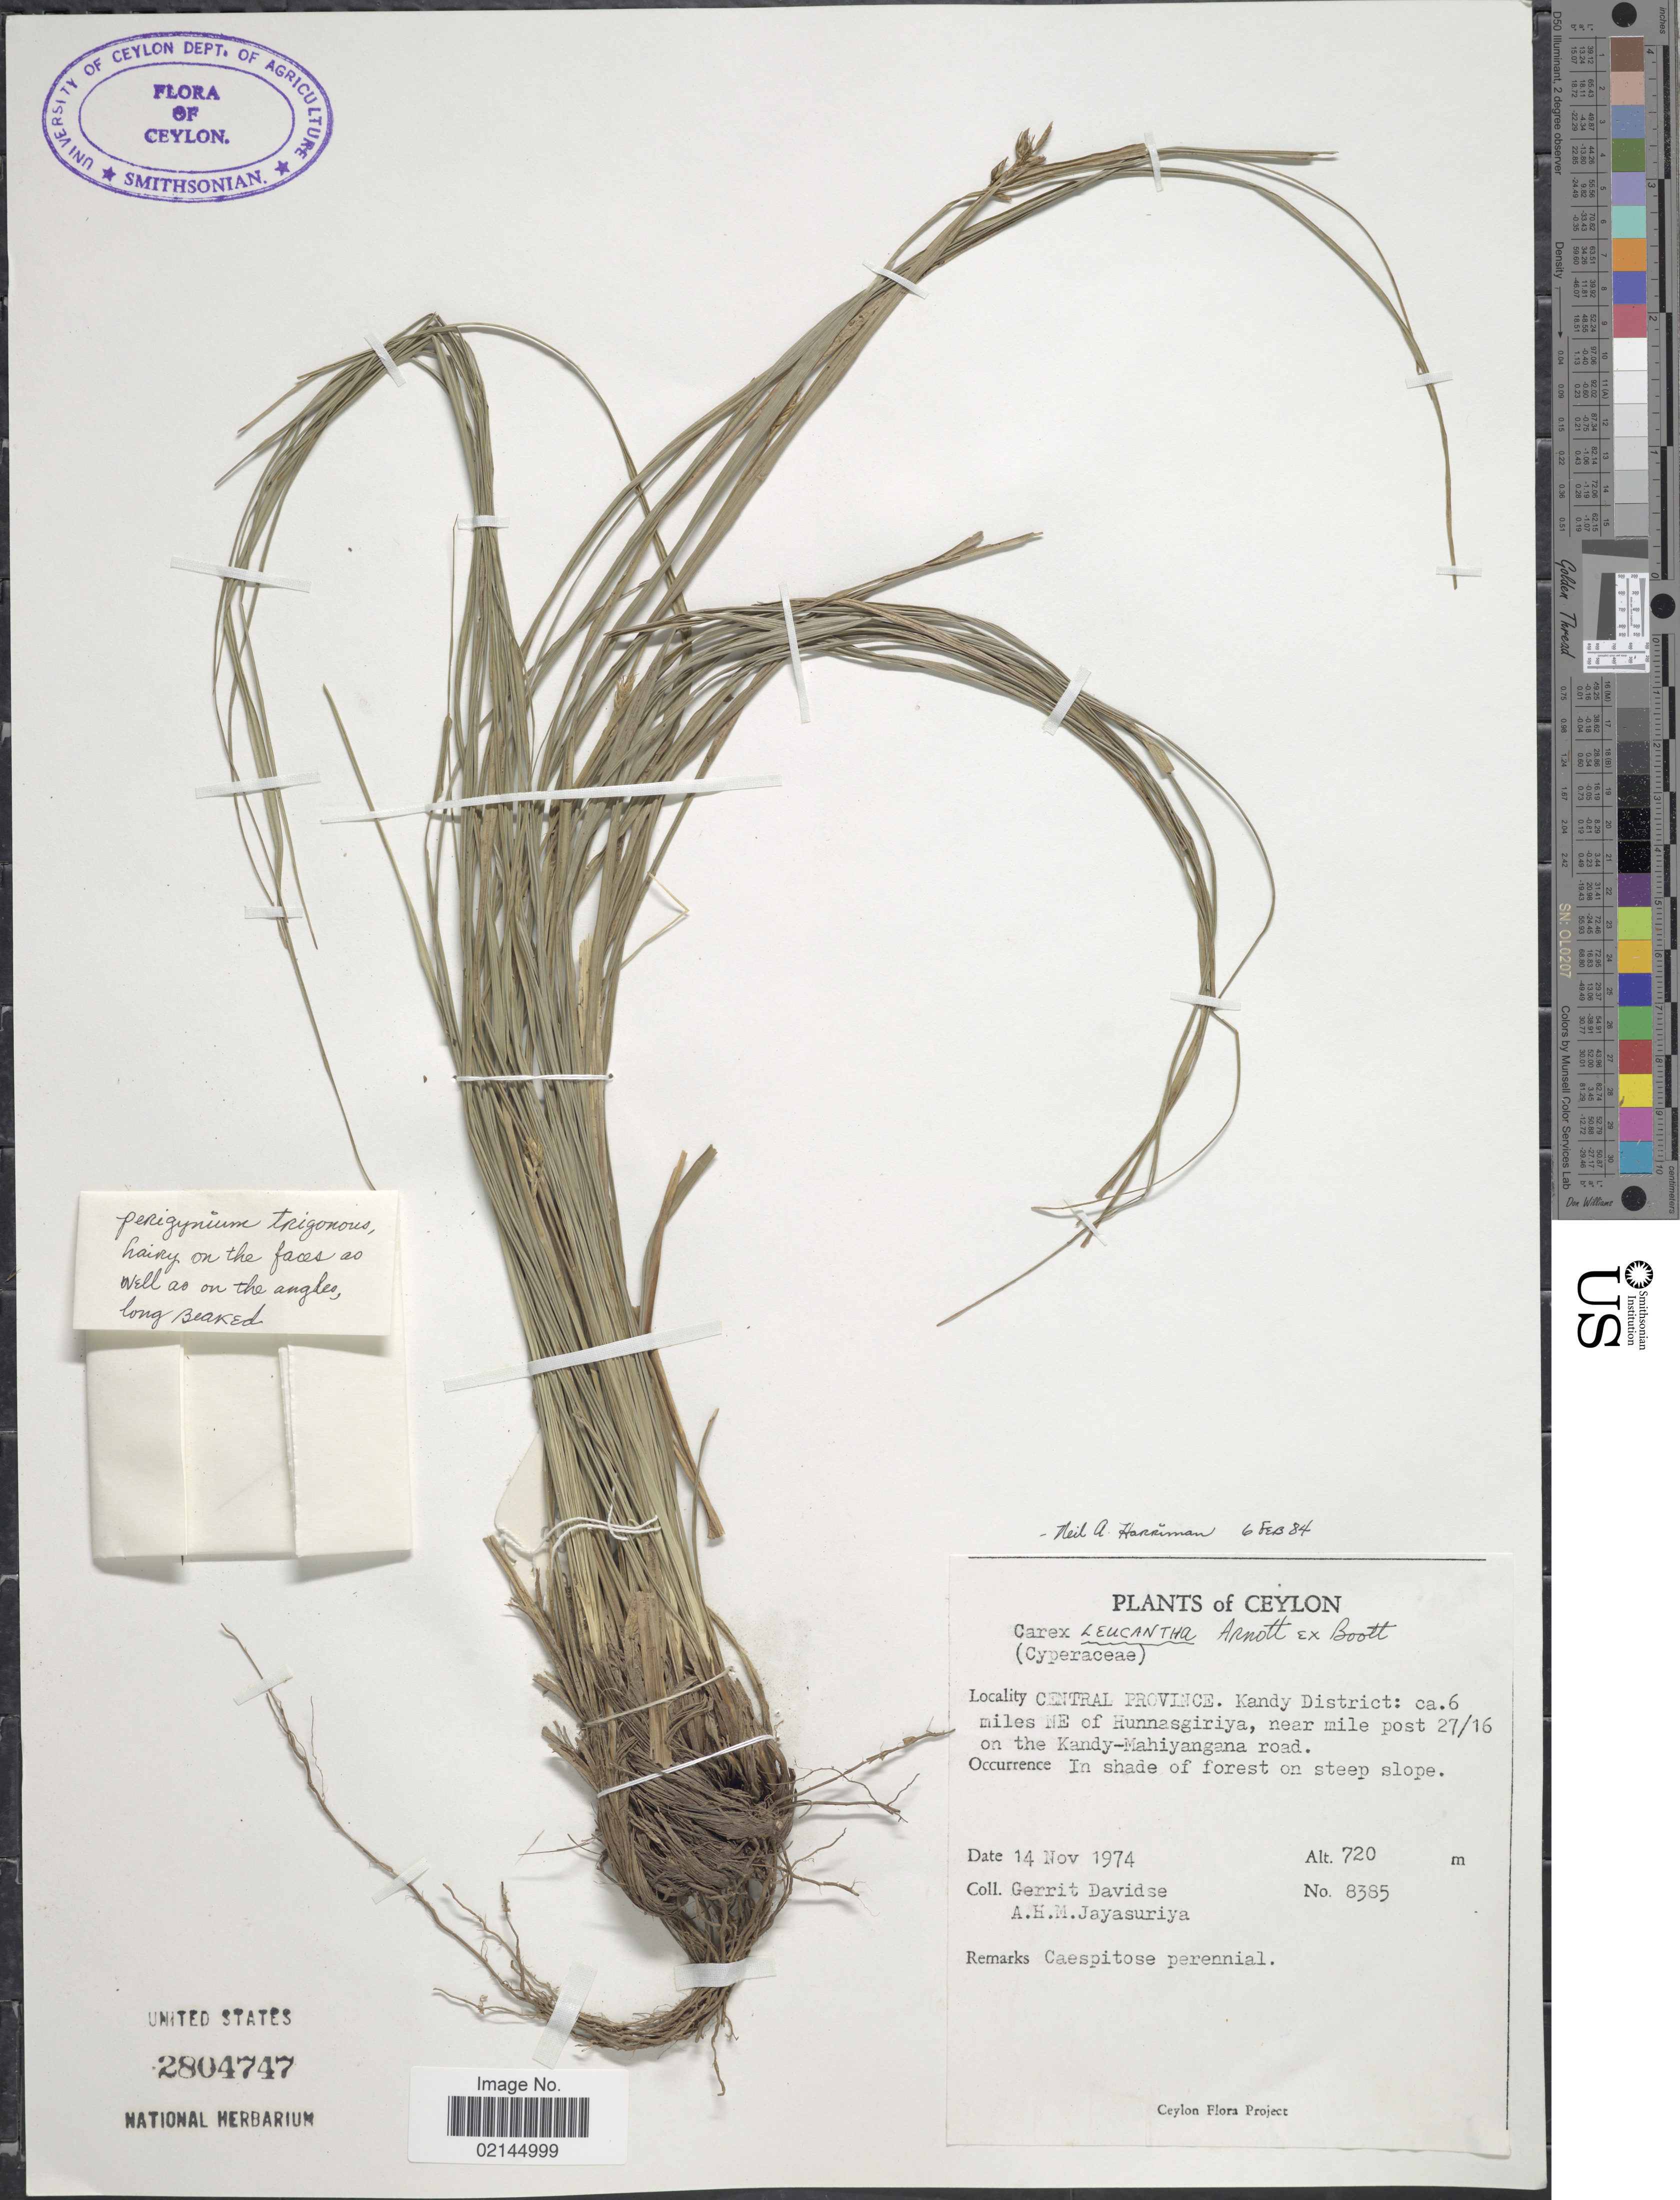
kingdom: Plantae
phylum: Tracheophyta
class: Liliopsida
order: Poales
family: Cyperaceae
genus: Carex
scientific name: Carex leucantha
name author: Arn. ex Boott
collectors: G. Davidse & A. H. Jayasuriya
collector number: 8385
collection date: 1974-11-14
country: Sri Lanka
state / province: Central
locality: Ceylon, Central Province, Kandy District: ca. 6 miles NE of Hunnasgiriya, near mile post 27/16 on the Kandy-Mahiyangana road, in shade of forest on steep slope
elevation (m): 720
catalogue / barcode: US 2804747